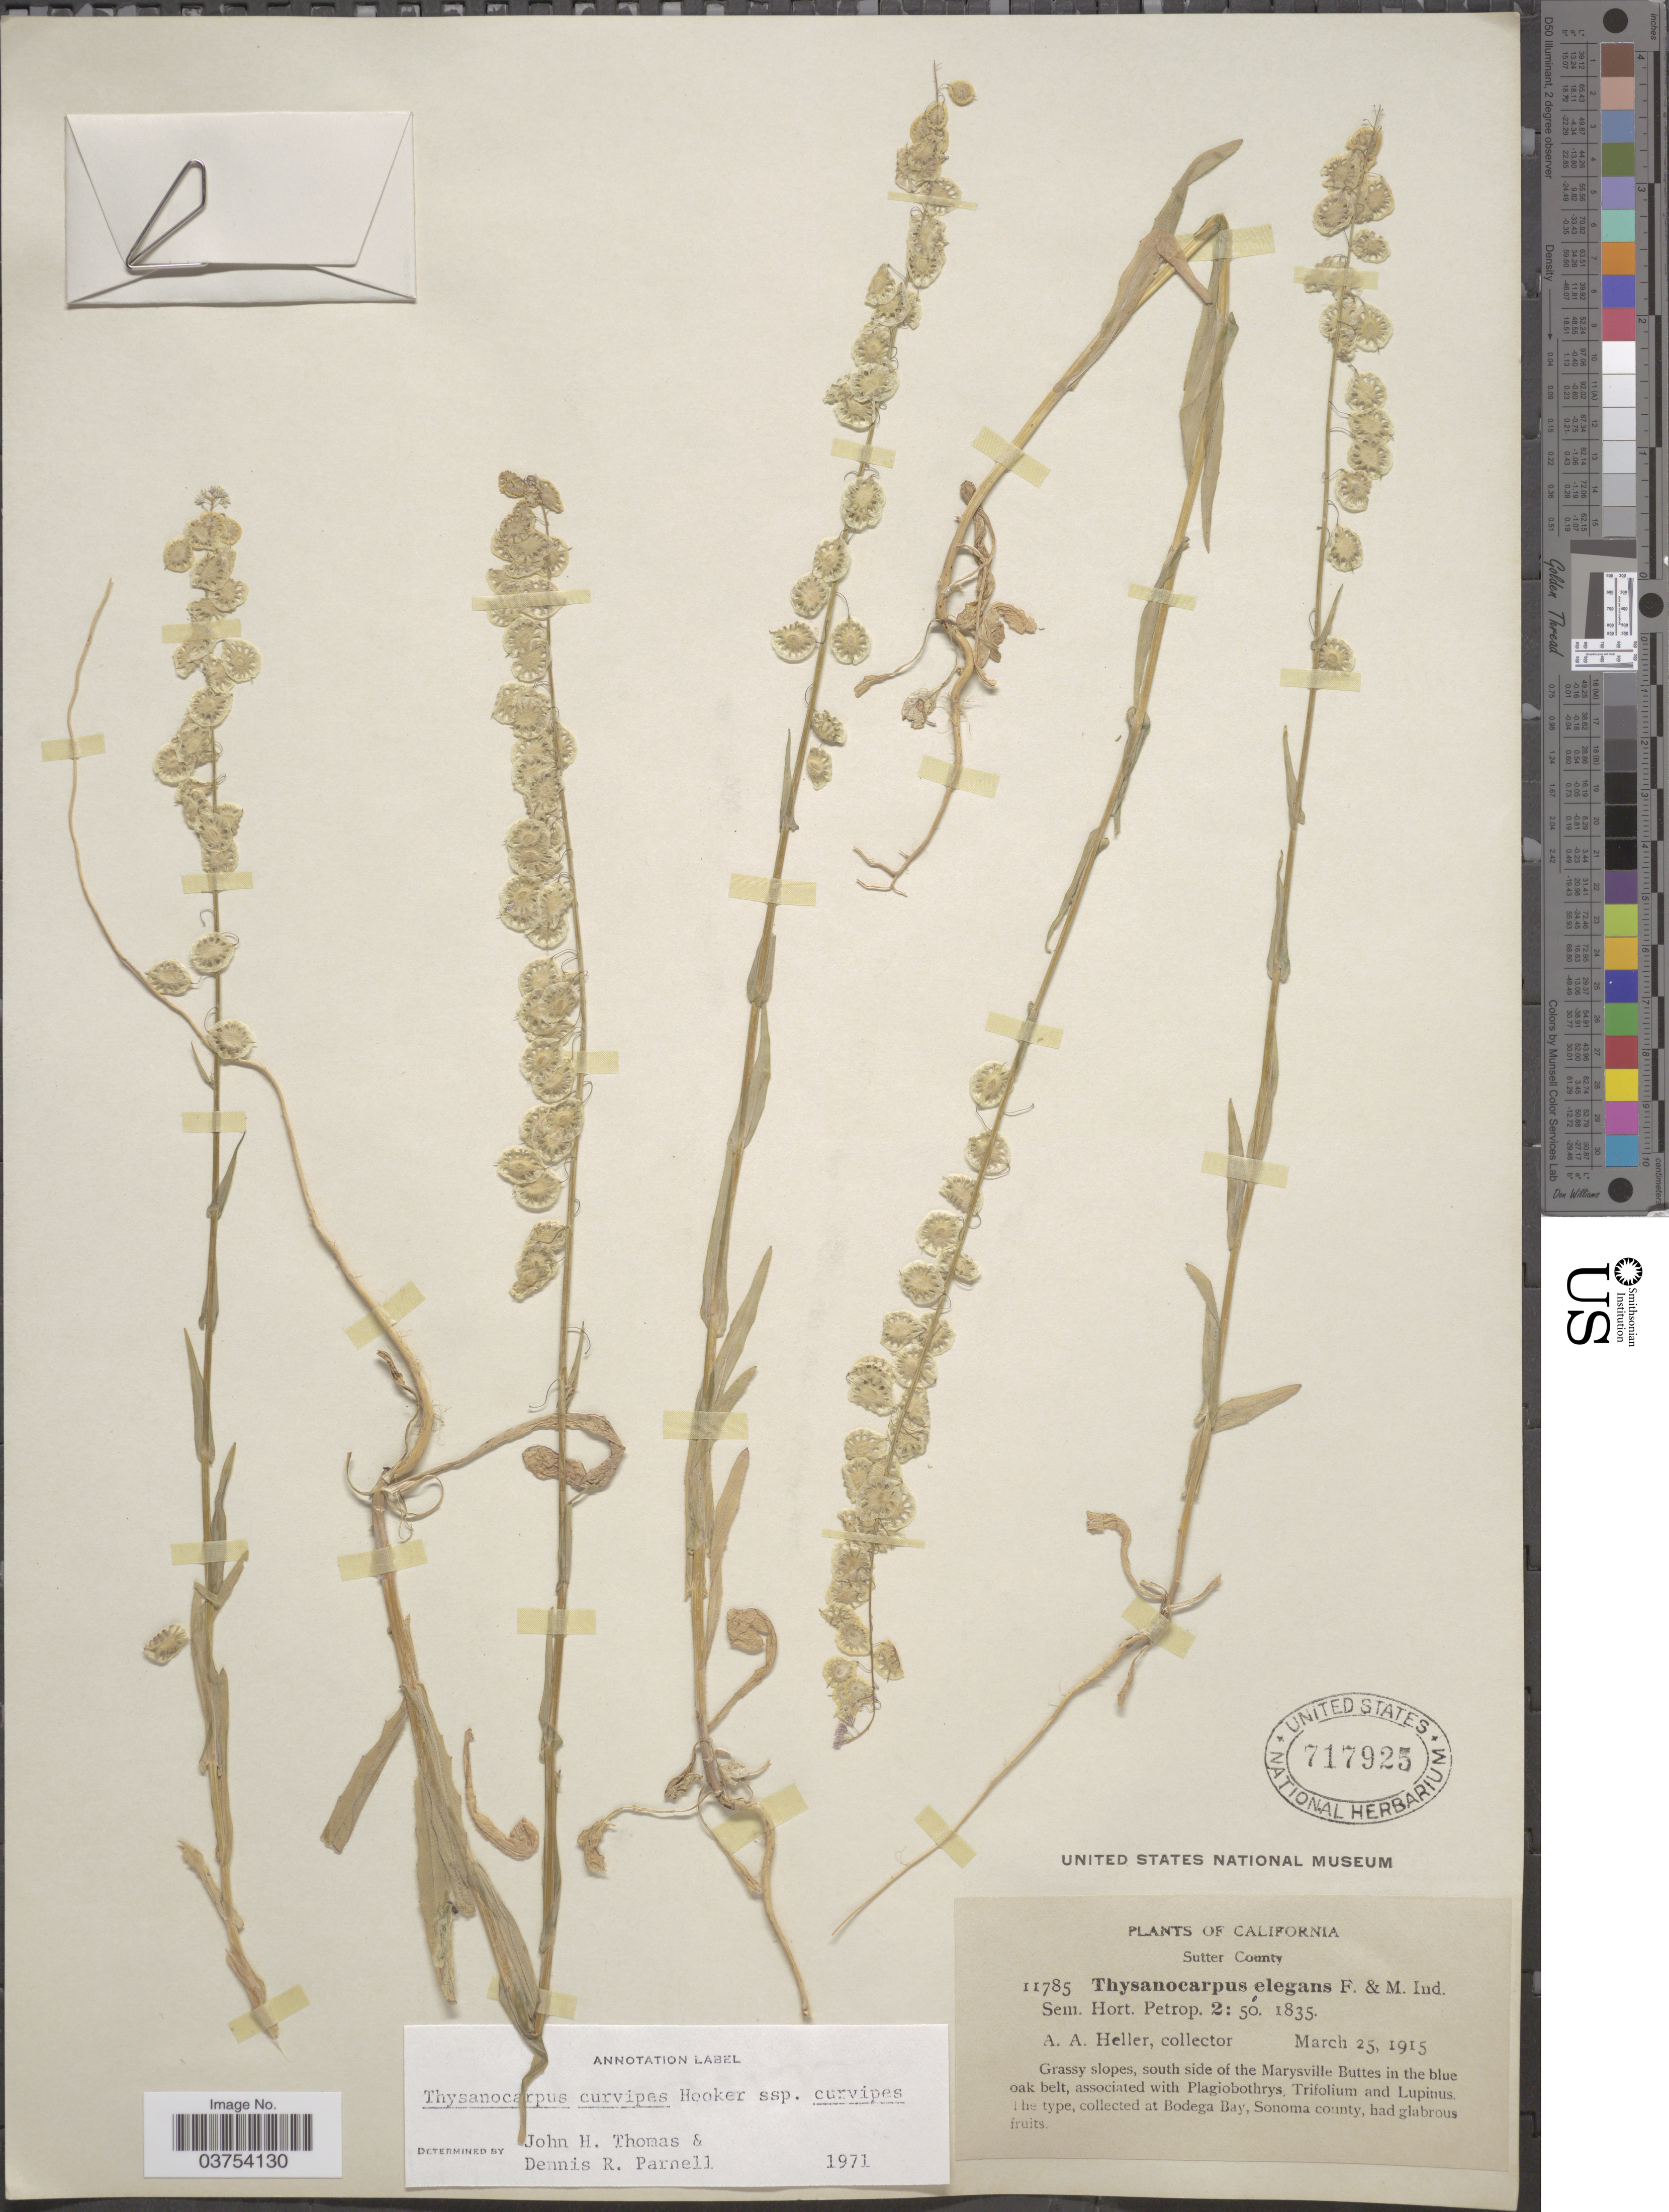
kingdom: Plantae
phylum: Tracheophyta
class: Magnoliopsida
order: Brassicales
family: Brassicaceae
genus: Thysanocarpus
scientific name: Thysanocarpus curvipes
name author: Hook.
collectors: A. A. Heller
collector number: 11785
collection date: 1915-03-25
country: United States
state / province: California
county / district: Sutter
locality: Sutter County. Grassy slopes, south side of the Marysville Buttes in the blue oak belt. Bodega Bay, Sonoma county.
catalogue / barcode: US 717925